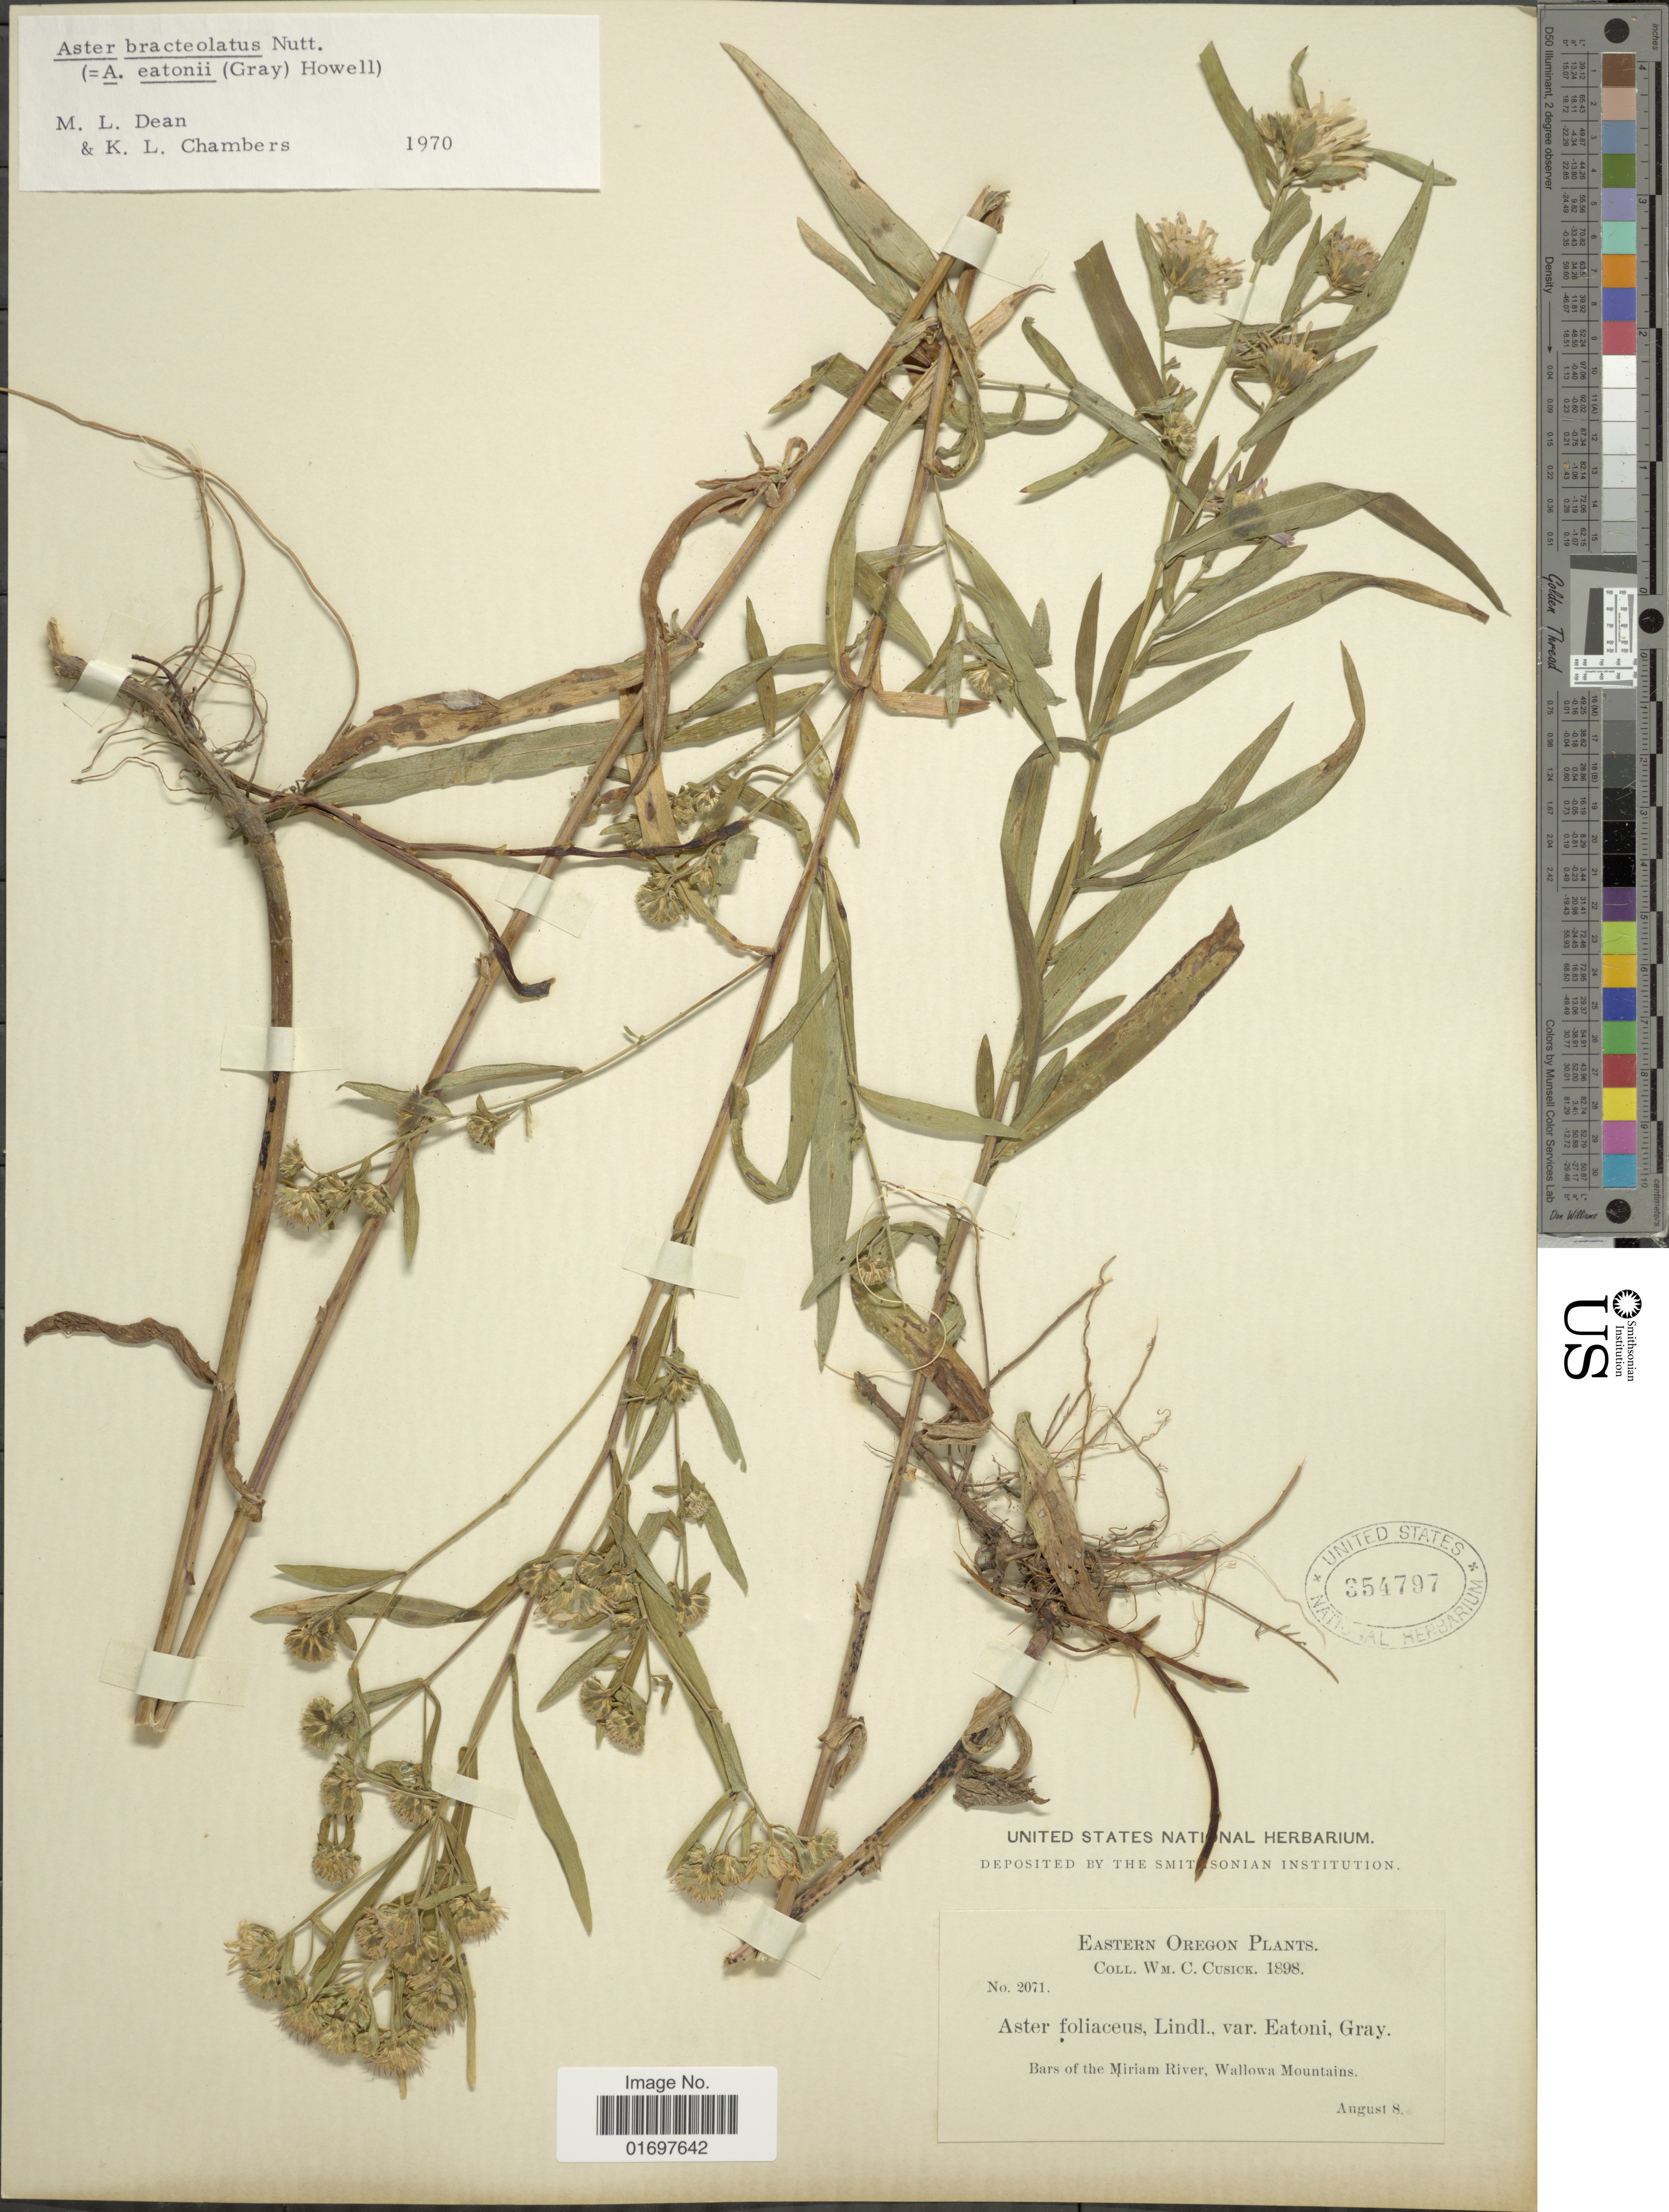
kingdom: Plantae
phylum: Tracheophyta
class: Magnoliopsida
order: Asterales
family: Asteraceae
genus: Symphyotrichum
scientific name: Symphyotrichum bracteolatum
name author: (Nutt.) G.L. Nesom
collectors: W. C. Cusick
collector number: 2071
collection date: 1898-08-08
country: United States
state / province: Oregon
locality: Eastern Oregon, Bars of the Miriam River, Wallowa Mountains.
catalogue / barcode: US 354797